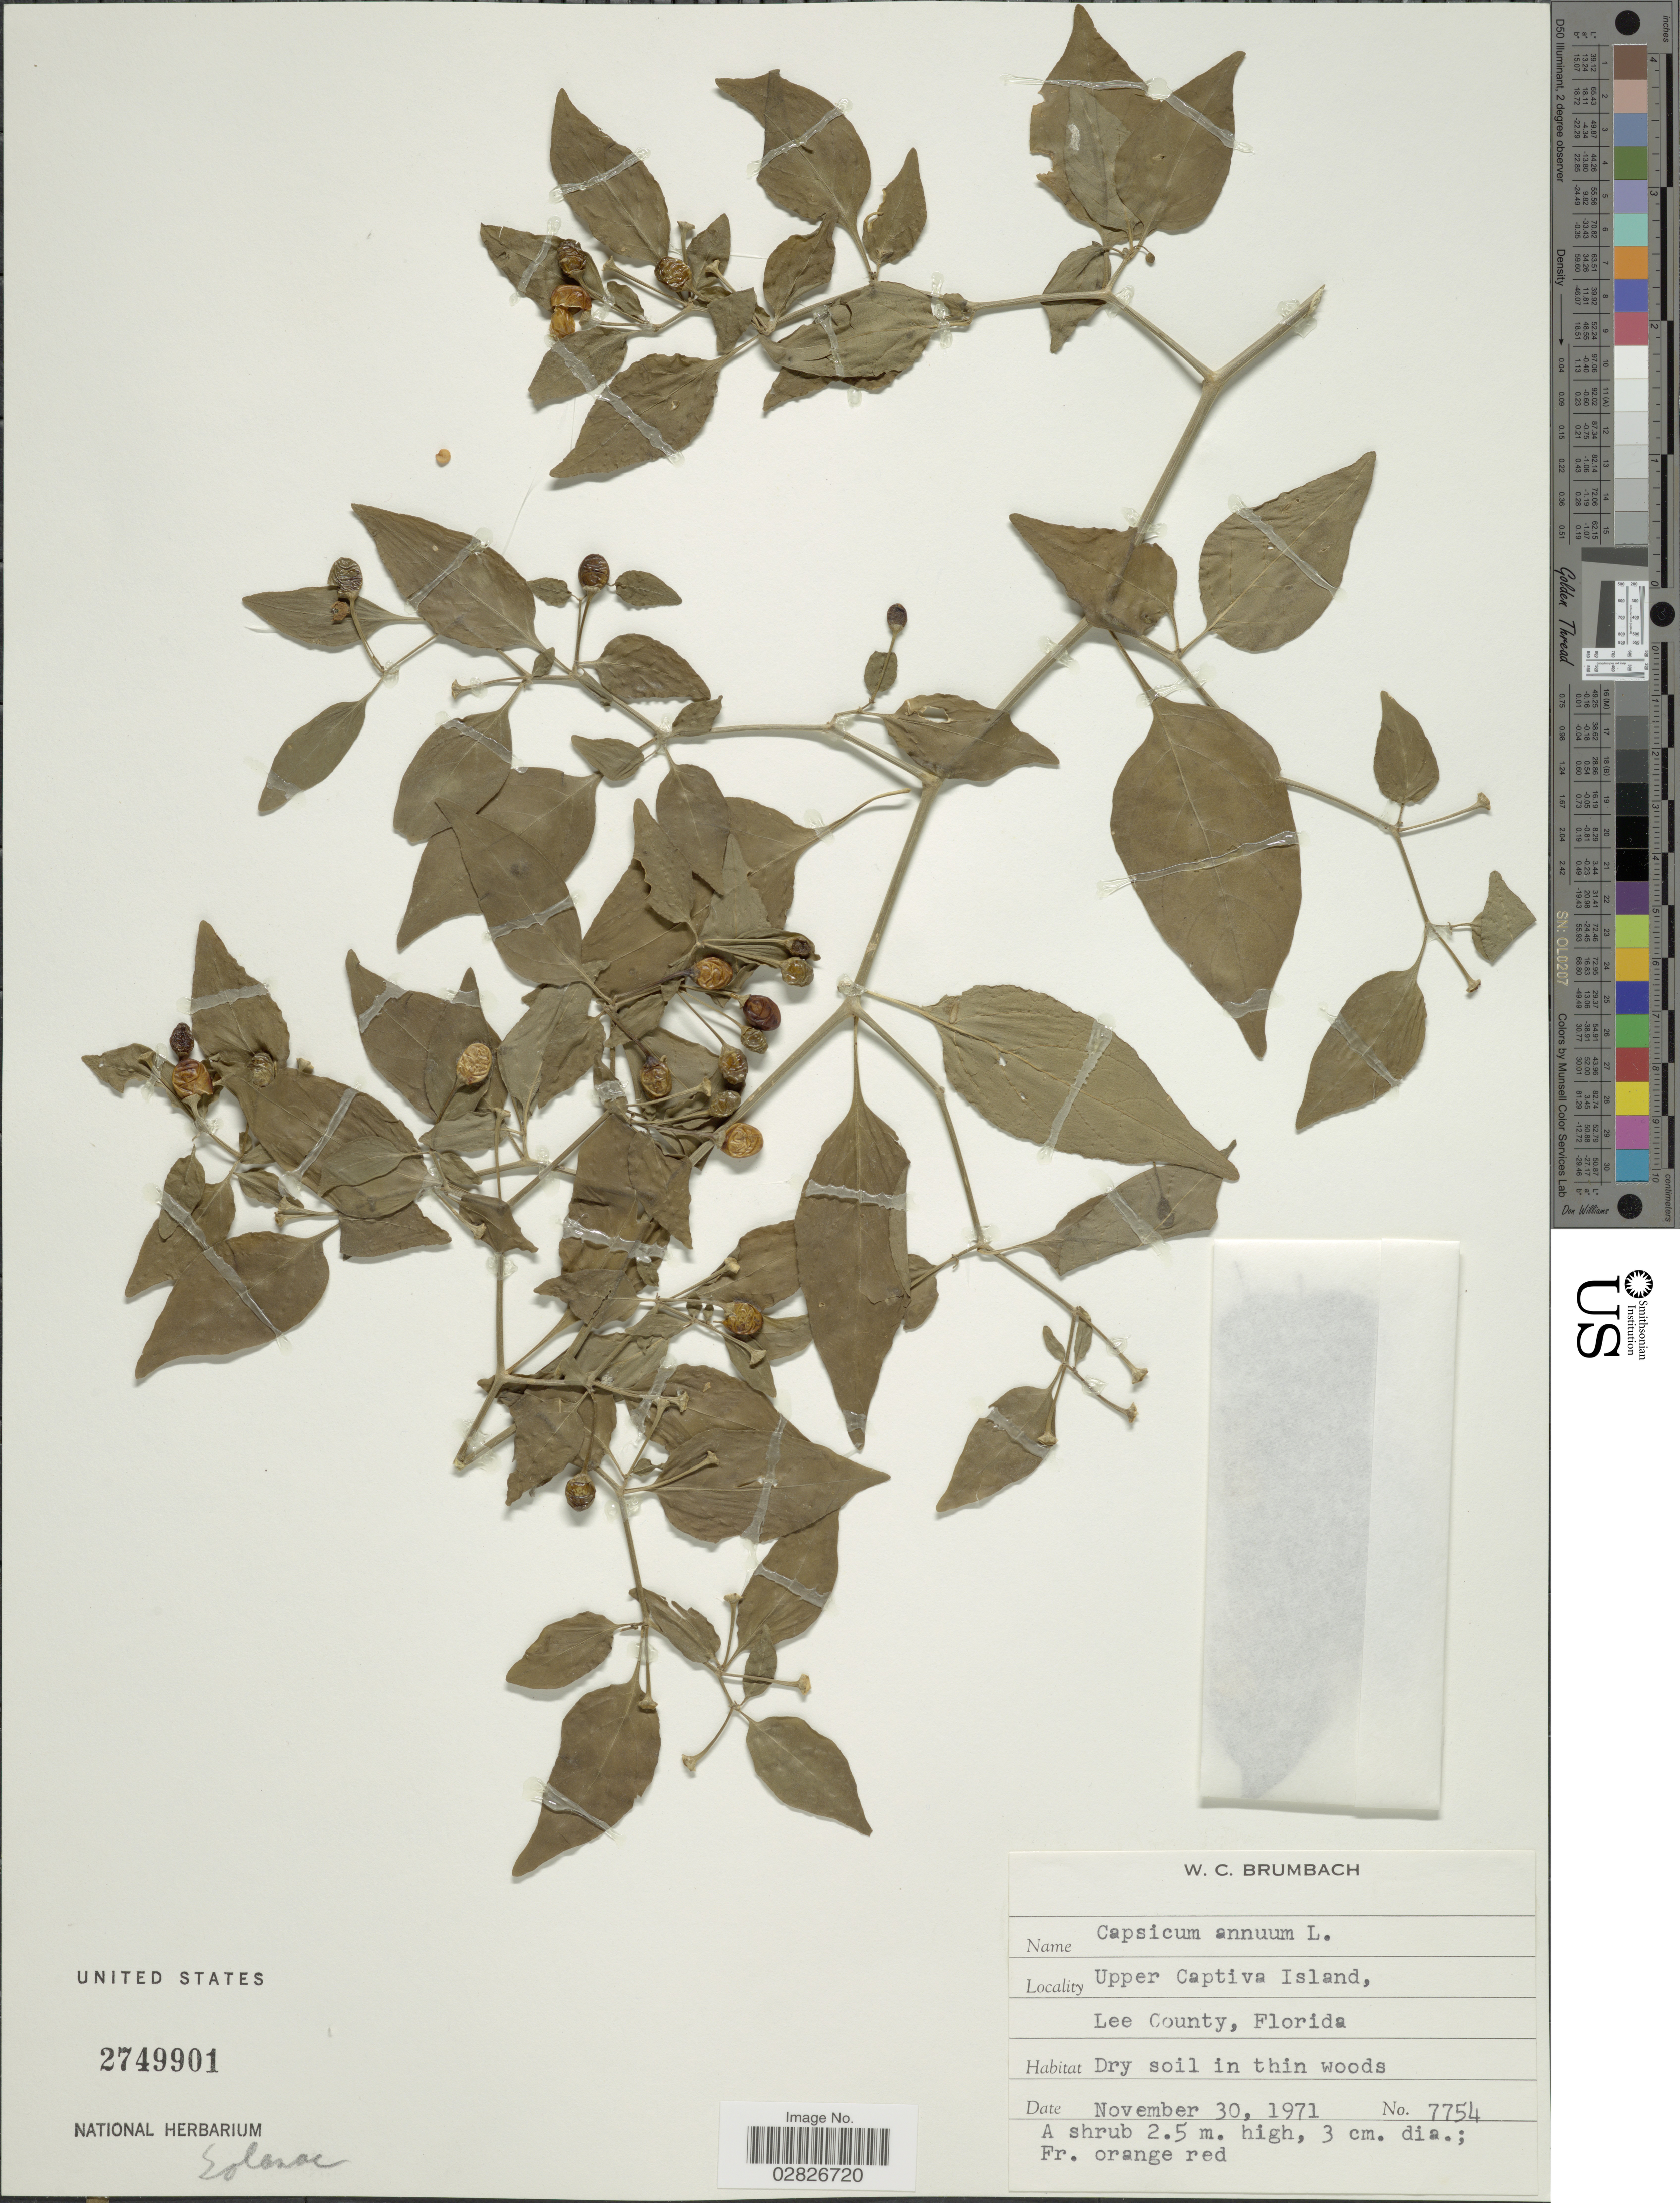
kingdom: Plantae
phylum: Tracheophyta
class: Magnoliopsida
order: Solanales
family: Solanaceae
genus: Capsicum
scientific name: Capsicum annuum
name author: L.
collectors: W. C. Brumbach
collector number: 7754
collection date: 1971-11-30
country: United States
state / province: Florida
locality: Upper Captiva Island, Lee County.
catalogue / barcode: US 2749901